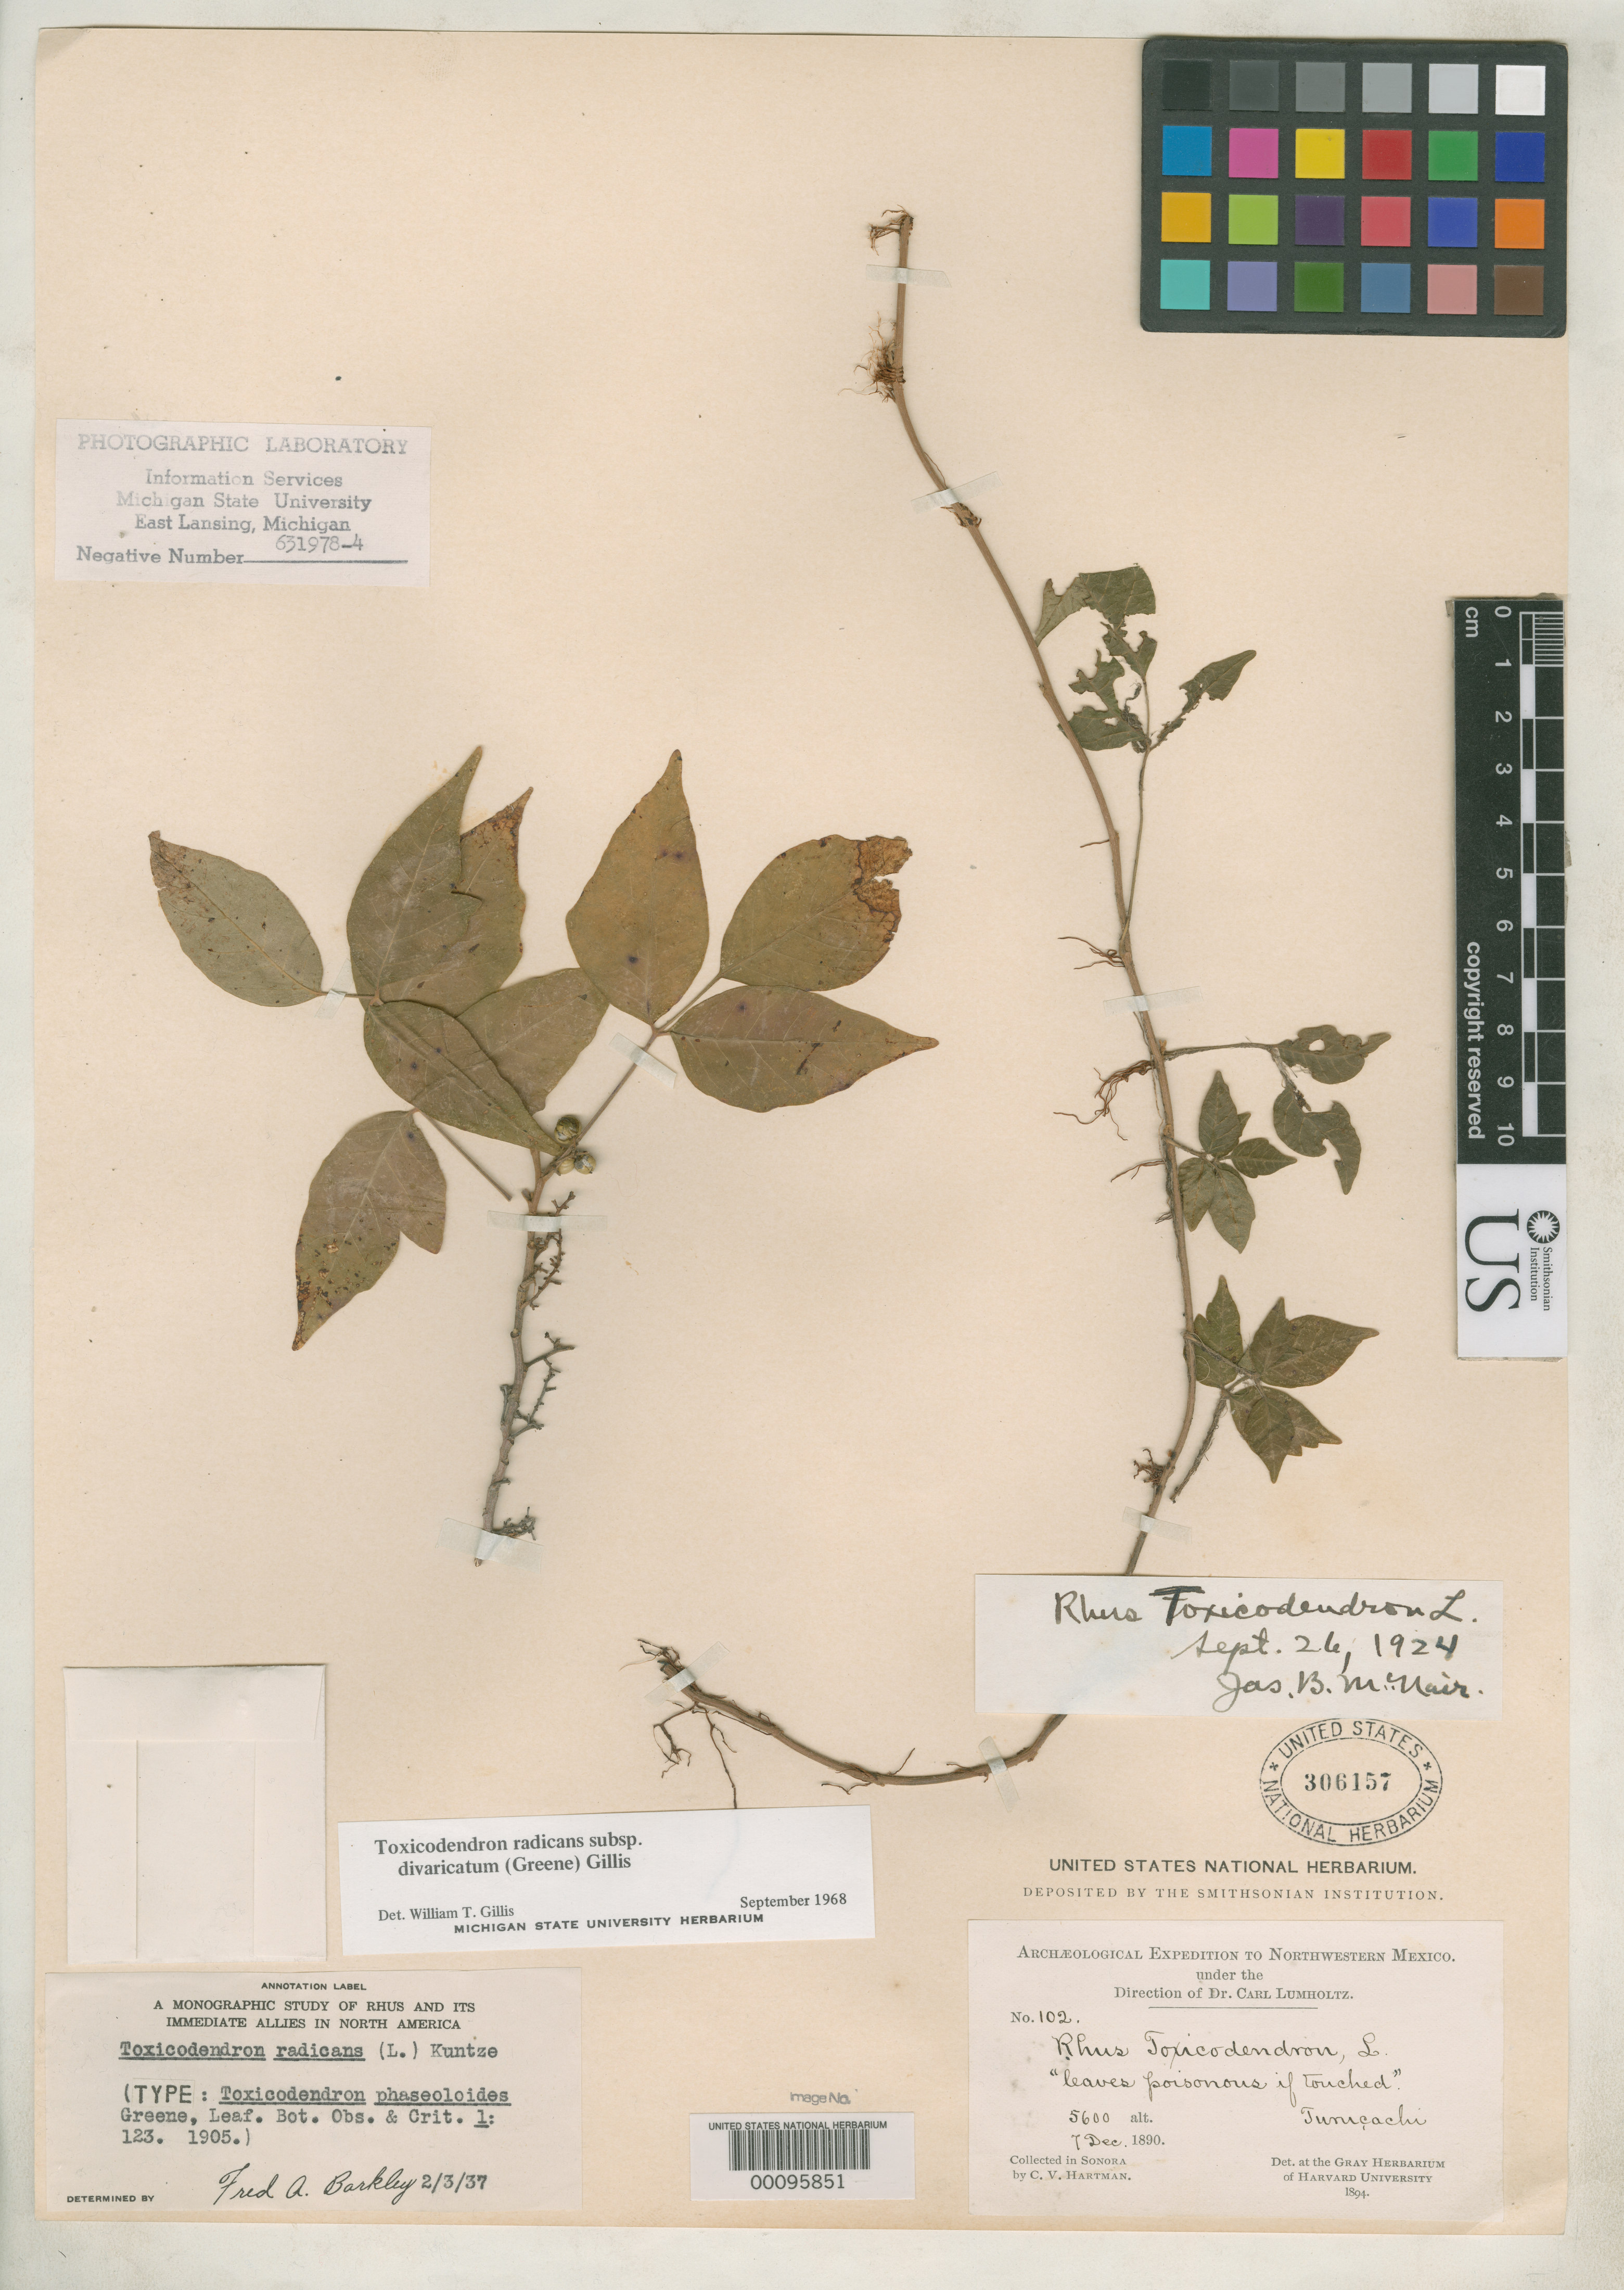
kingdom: Plantae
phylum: Tracheophyta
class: Magnoliopsida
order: Sapindales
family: Anacardiaceae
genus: Toxicodendron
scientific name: Toxicodendron phaseoloides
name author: Greene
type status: Syntype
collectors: C. V. Hartman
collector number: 102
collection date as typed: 07 Dec 1890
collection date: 1890-12-07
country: Mexico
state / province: Sonora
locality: Turucahi.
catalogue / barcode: US 306157